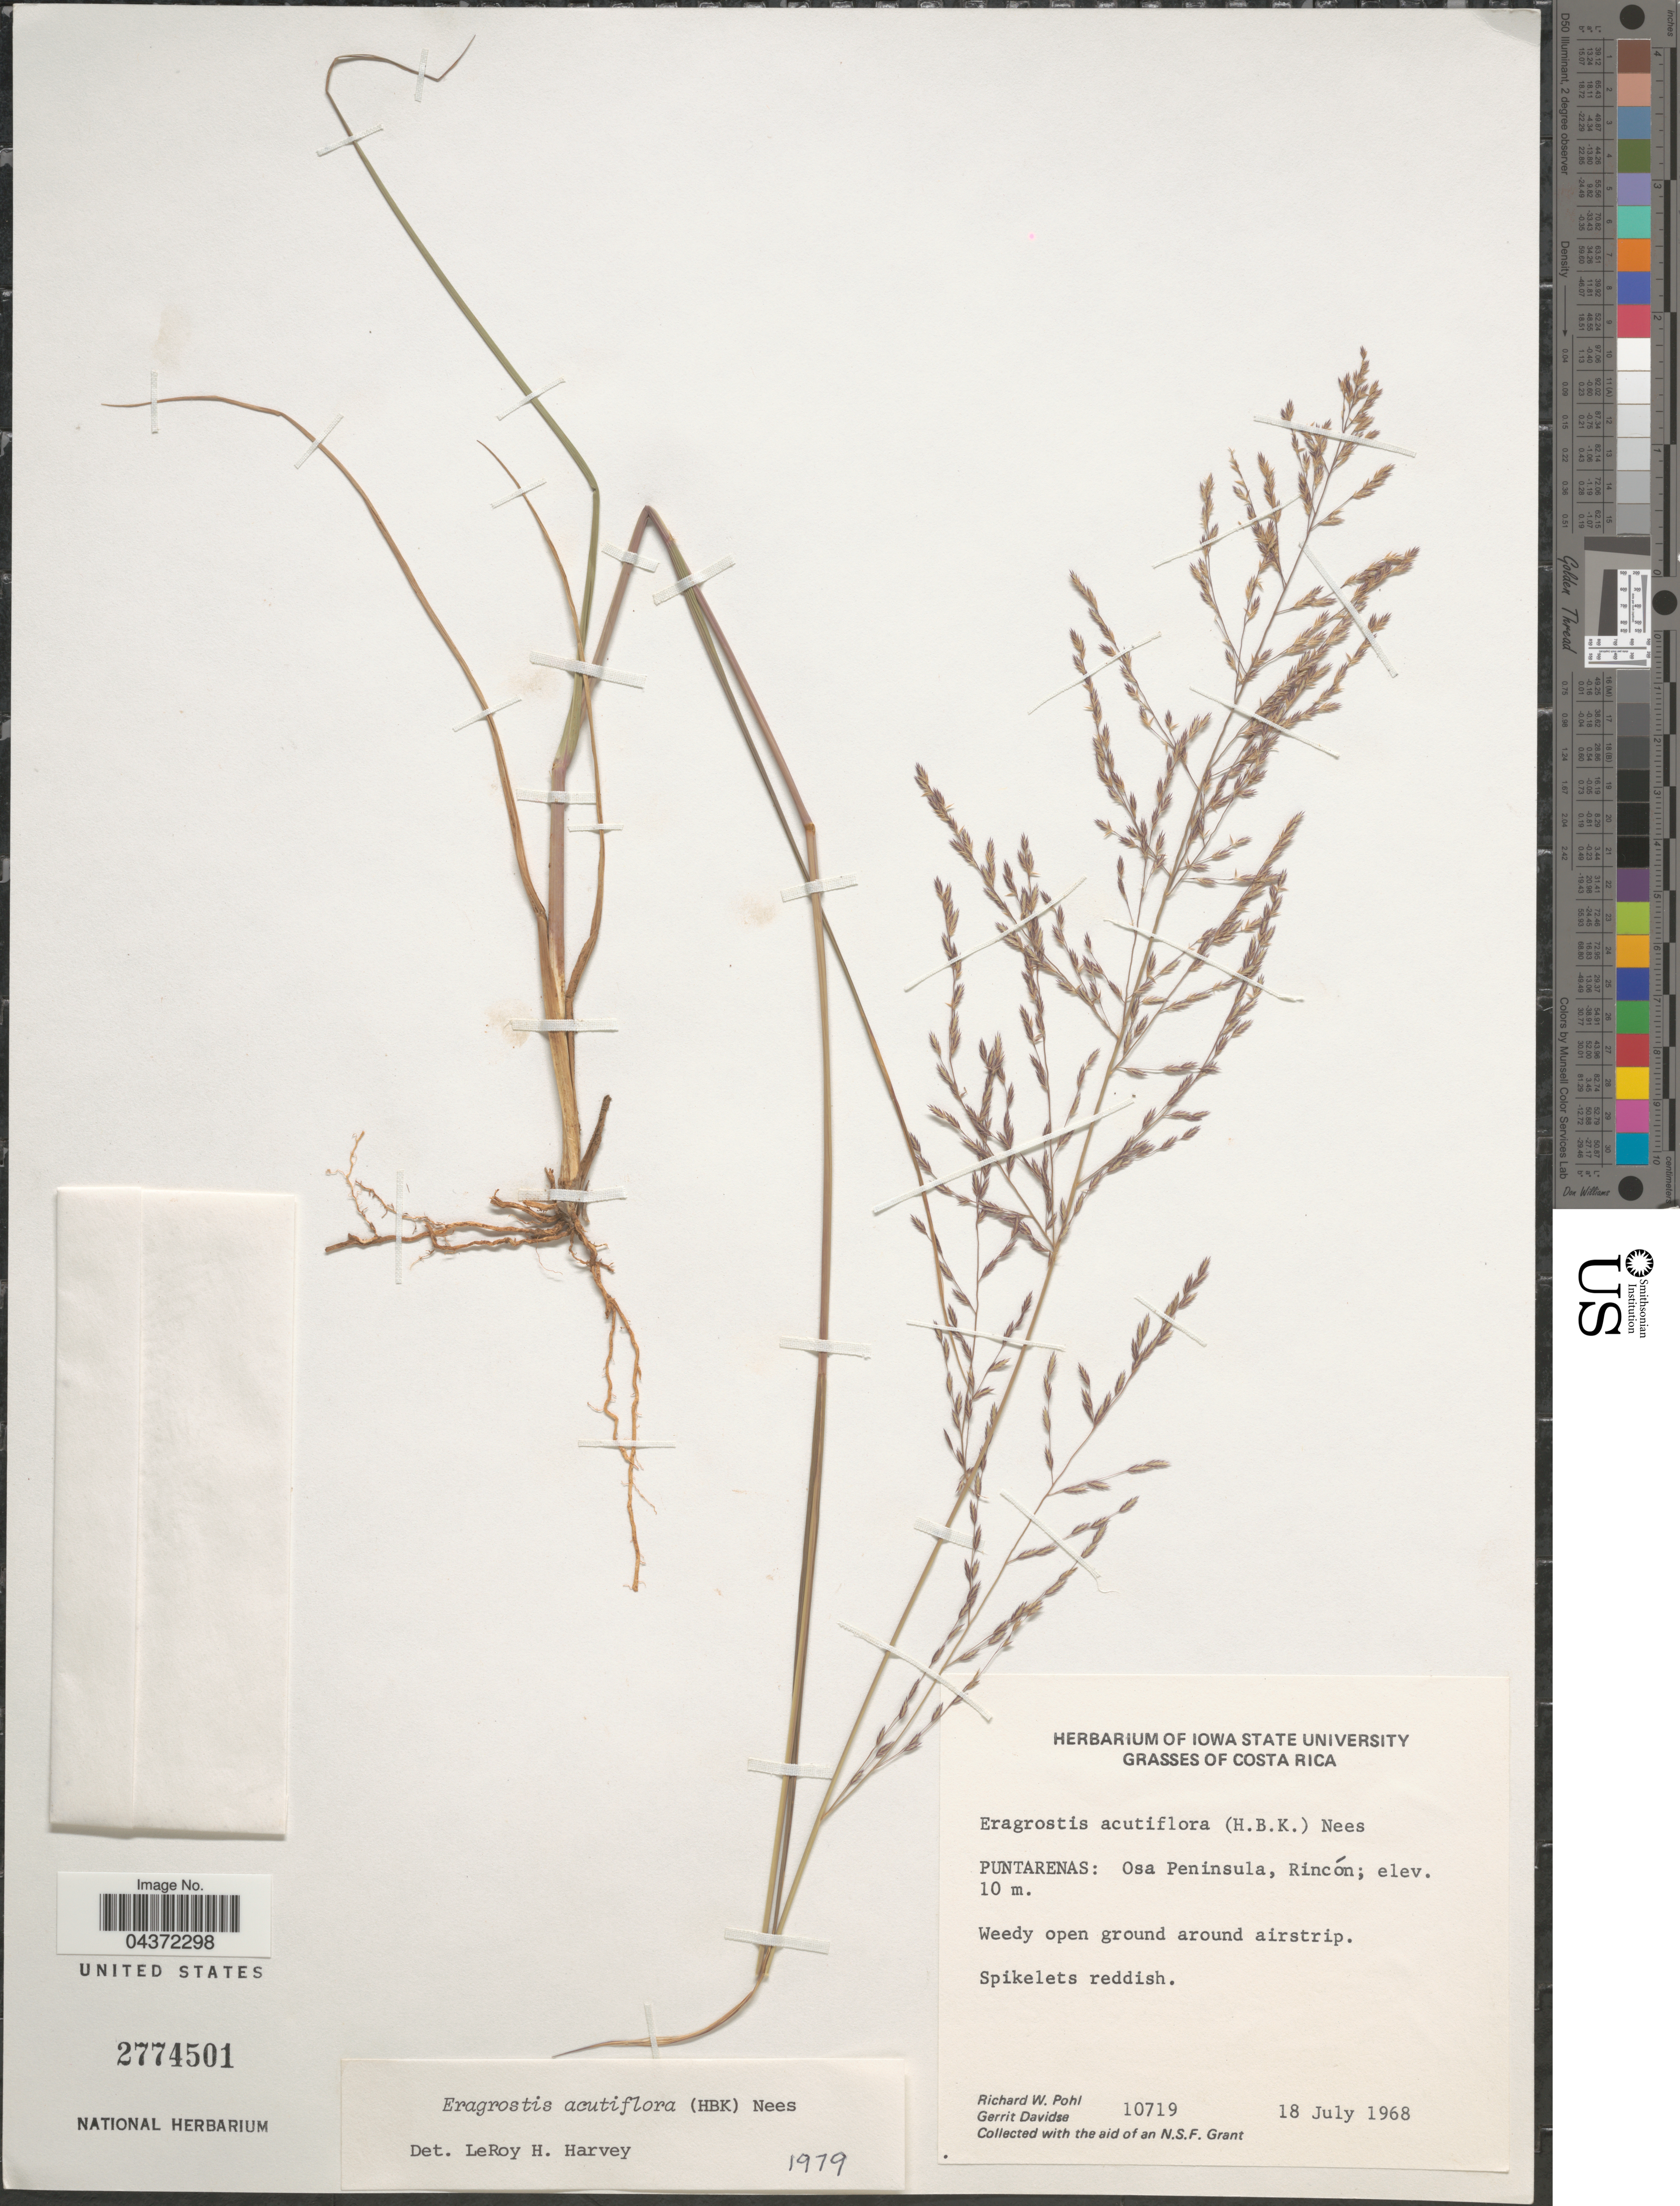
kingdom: Plantae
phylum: Tracheophyta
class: Liliopsida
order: Poales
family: Poaceae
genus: Eragrostis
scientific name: Eragrostis acutiflora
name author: (Kunth) Nees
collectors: R. W. Pohl & G. Davidse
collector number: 10719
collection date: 1968-07-18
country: Costa Rica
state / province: Puntarenas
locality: Osa Peninsula, Rincón.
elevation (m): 10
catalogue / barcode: US 2774501